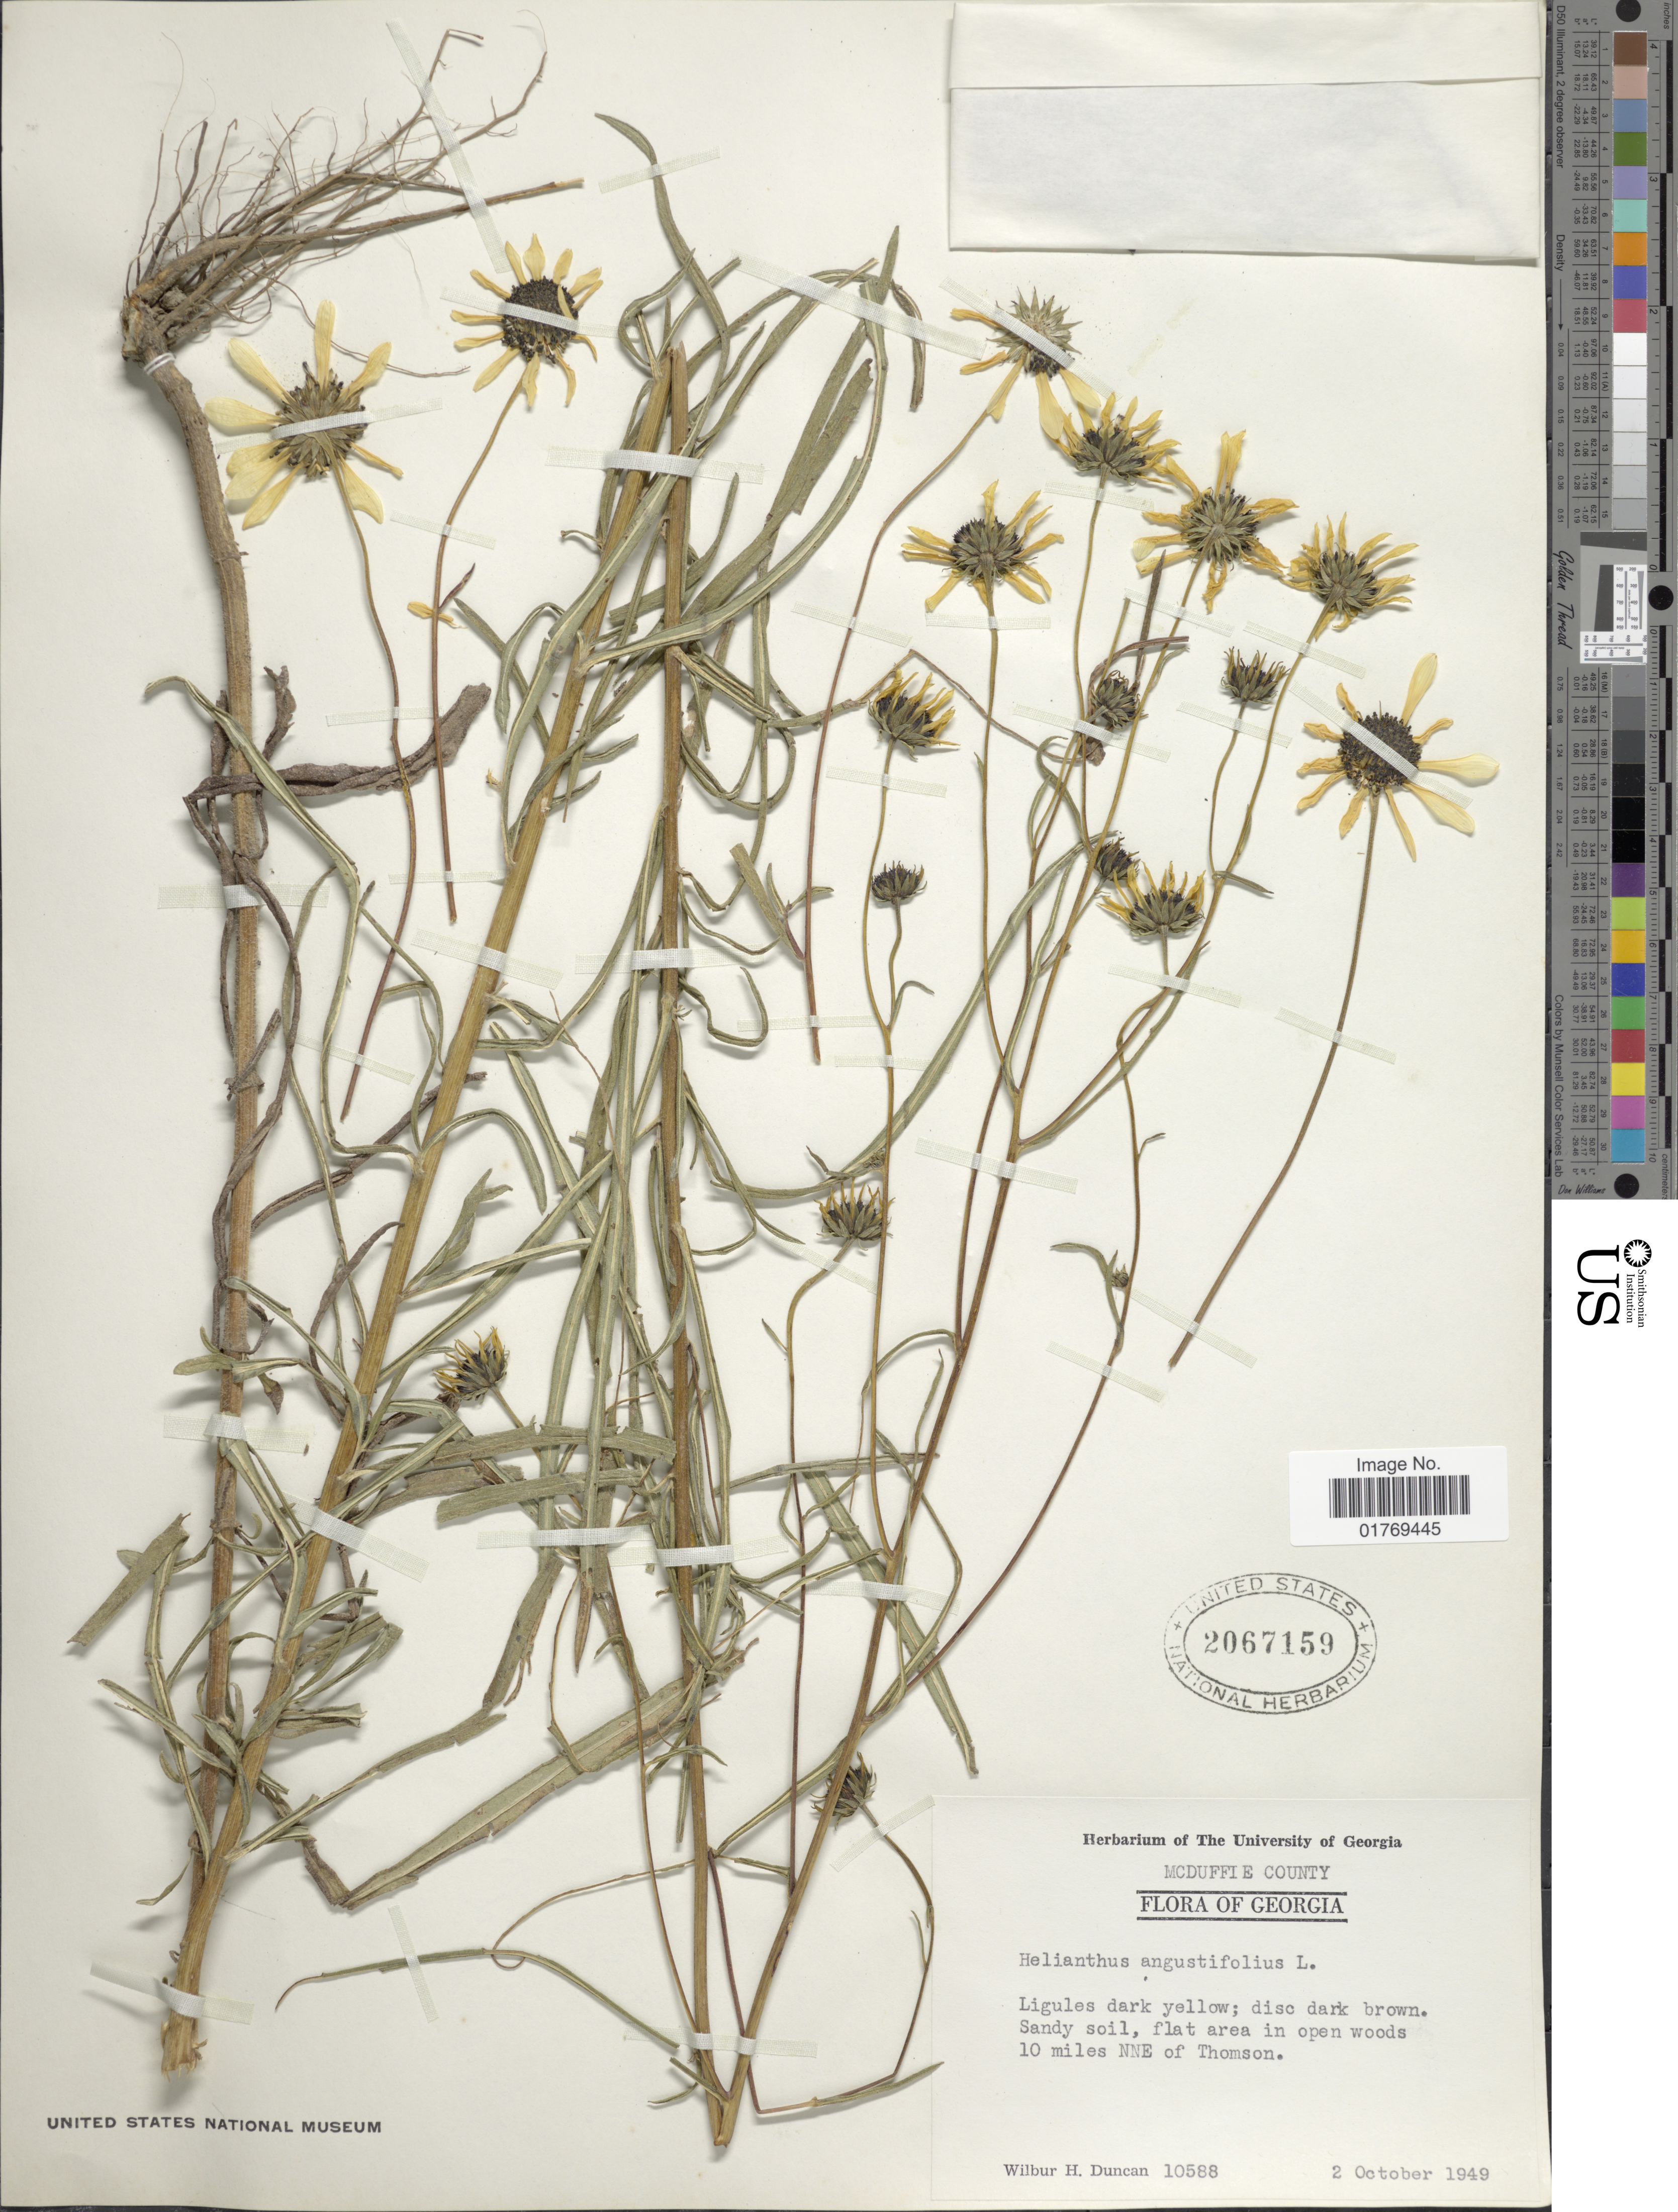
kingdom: Plantae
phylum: Tracheophyta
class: Magnoliopsida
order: Asterales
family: Asteraceae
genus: Helianthus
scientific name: Helianthus angustifolius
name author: L.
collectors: W. H. Duncan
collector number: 10588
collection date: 1949-10-02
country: United States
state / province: Georgia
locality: Mcduffie County. Sandy soil, flat area in open woods 10 miles NNE of Thomson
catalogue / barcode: US 2067159